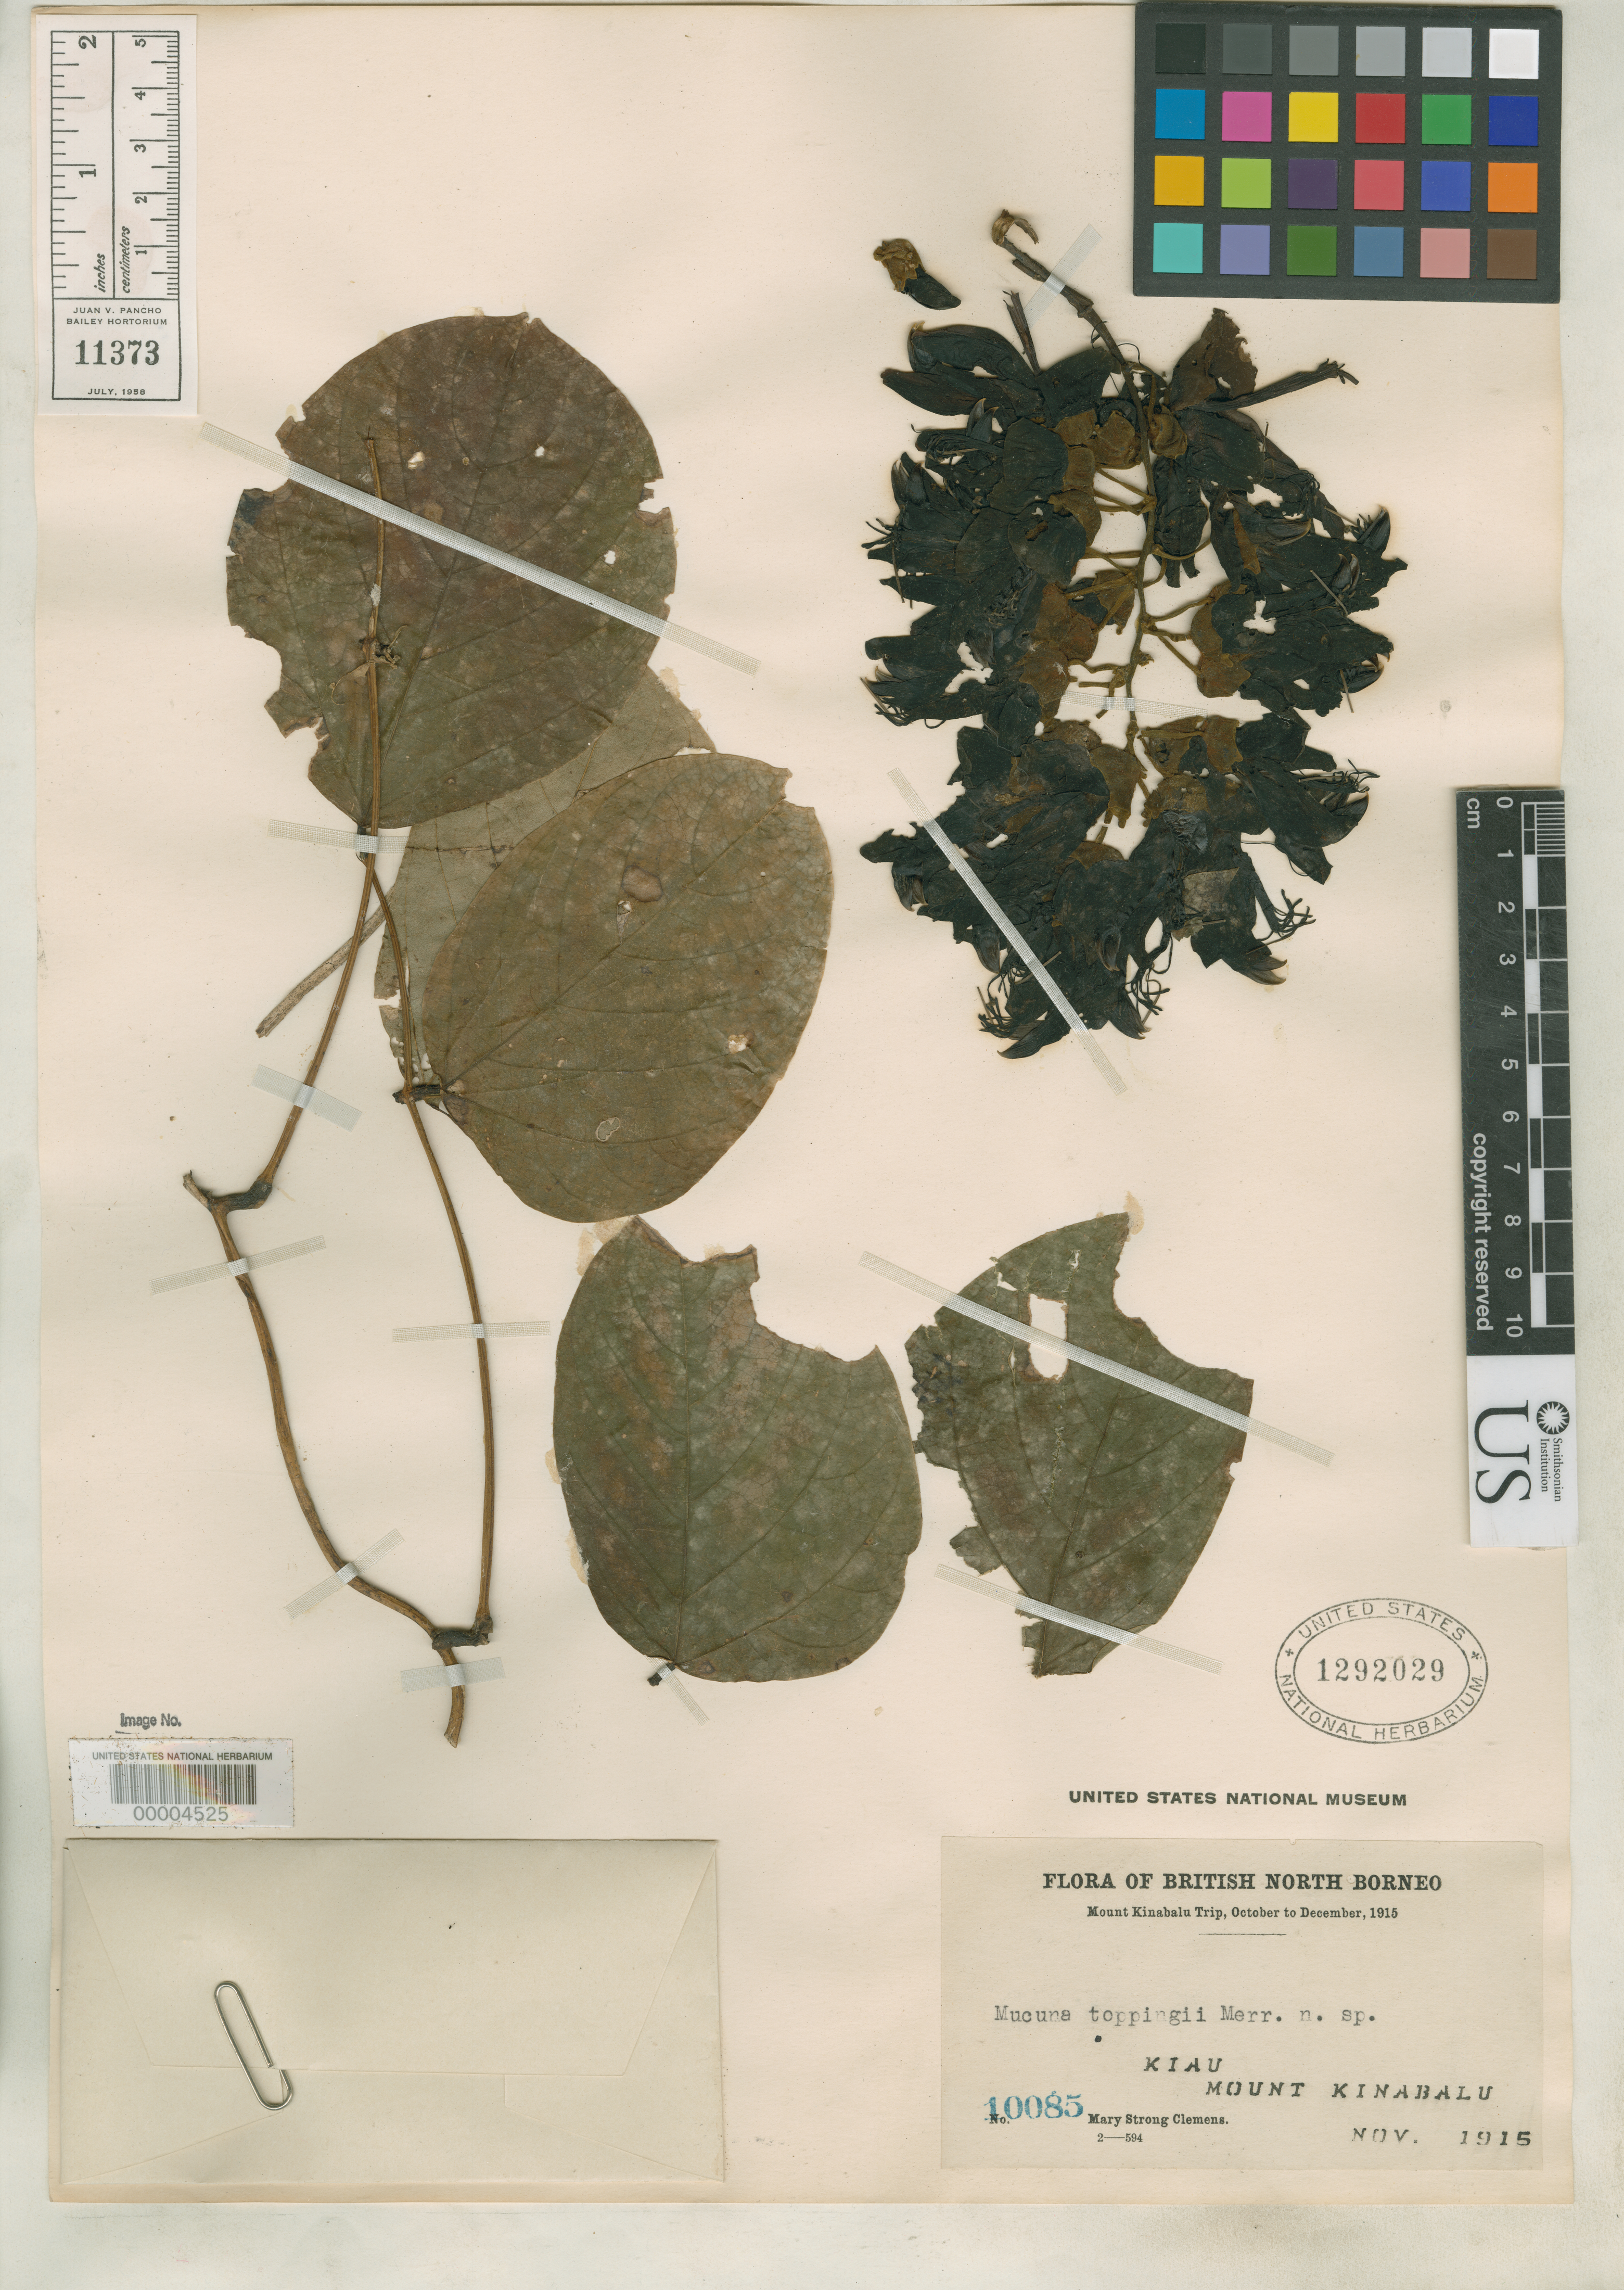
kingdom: Plantae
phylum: Tracheophyta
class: Magnoliopsida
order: Fabales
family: Fabaceae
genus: Mucuna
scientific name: Mucuna toppingii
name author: Merr.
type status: Isotype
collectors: M. S. Clemens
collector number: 10085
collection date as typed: Nov 1915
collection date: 1915-11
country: Malaysia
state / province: Sabah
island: Borneo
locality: Mt. Kinabalu, Kiau.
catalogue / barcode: US 1292029